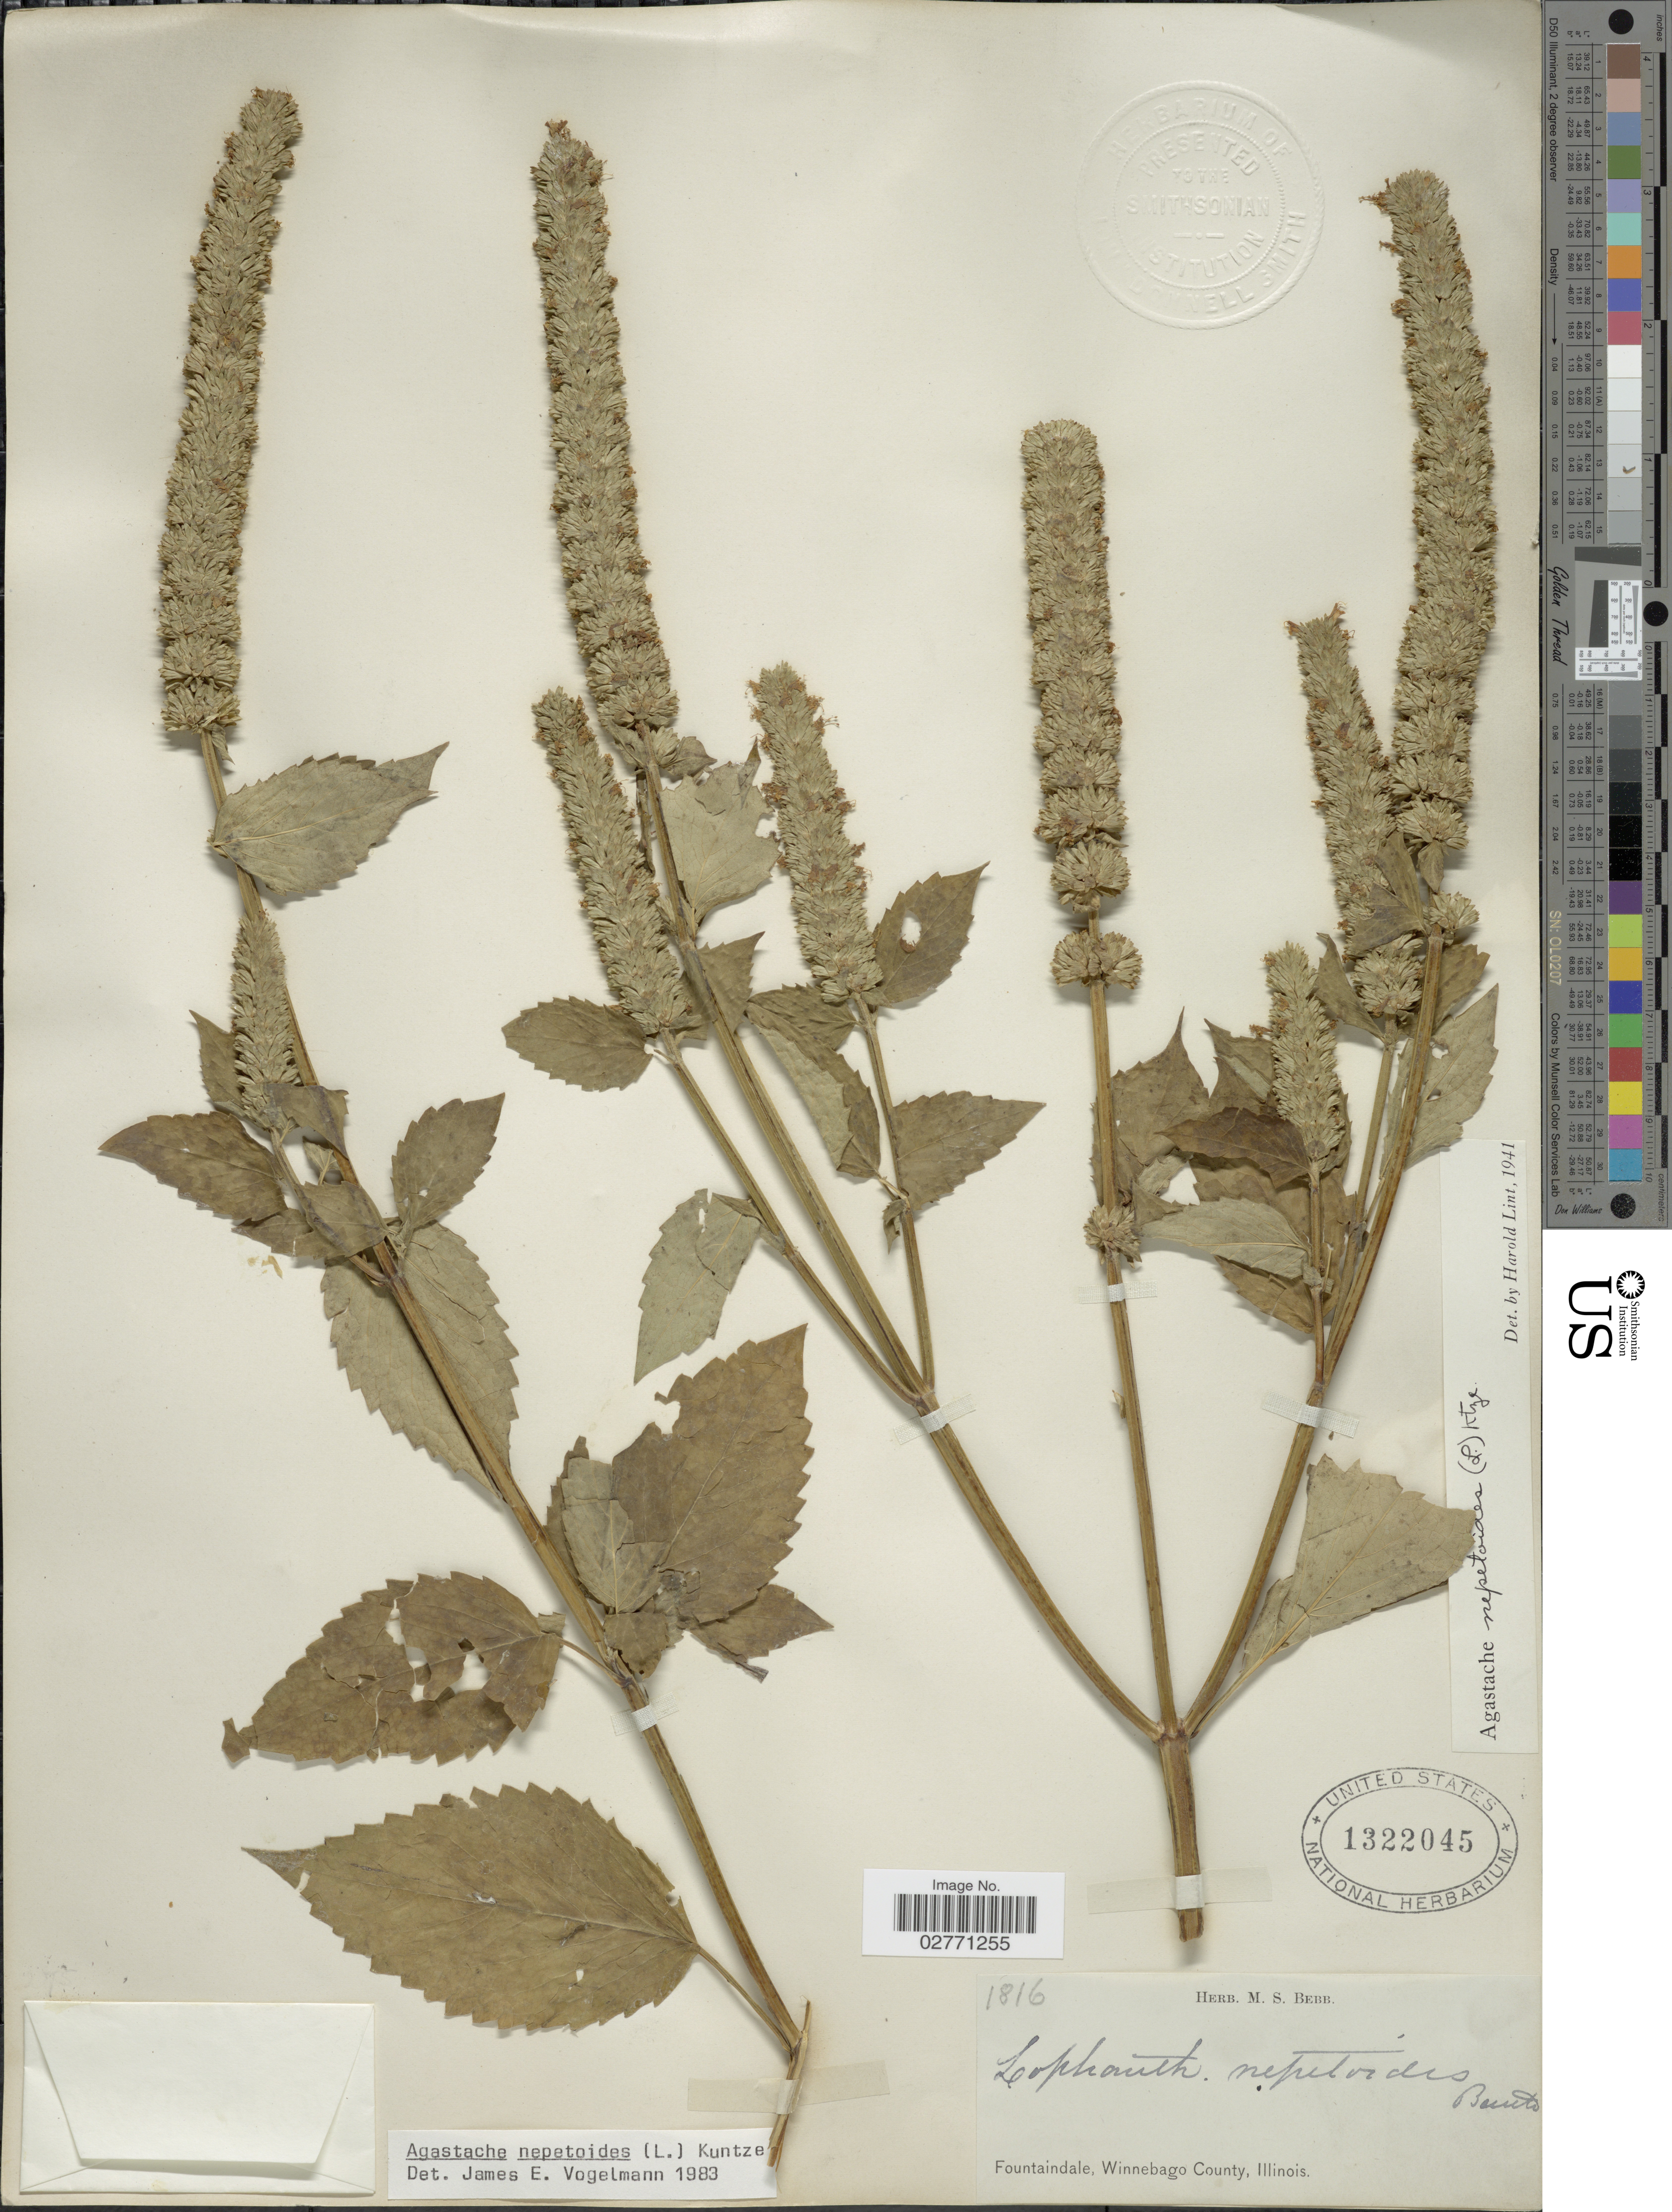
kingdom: Plantae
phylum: Tracheophyta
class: Magnoliopsida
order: Lamiales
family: Lamiaceae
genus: Agastache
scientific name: Agastache nepetoides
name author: (L.) Kuntze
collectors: ex Herb. M. S. Bebb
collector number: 1816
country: United States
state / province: Illinois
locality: Fountaindale, Winnebago County, Illinois.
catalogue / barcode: US 1322045